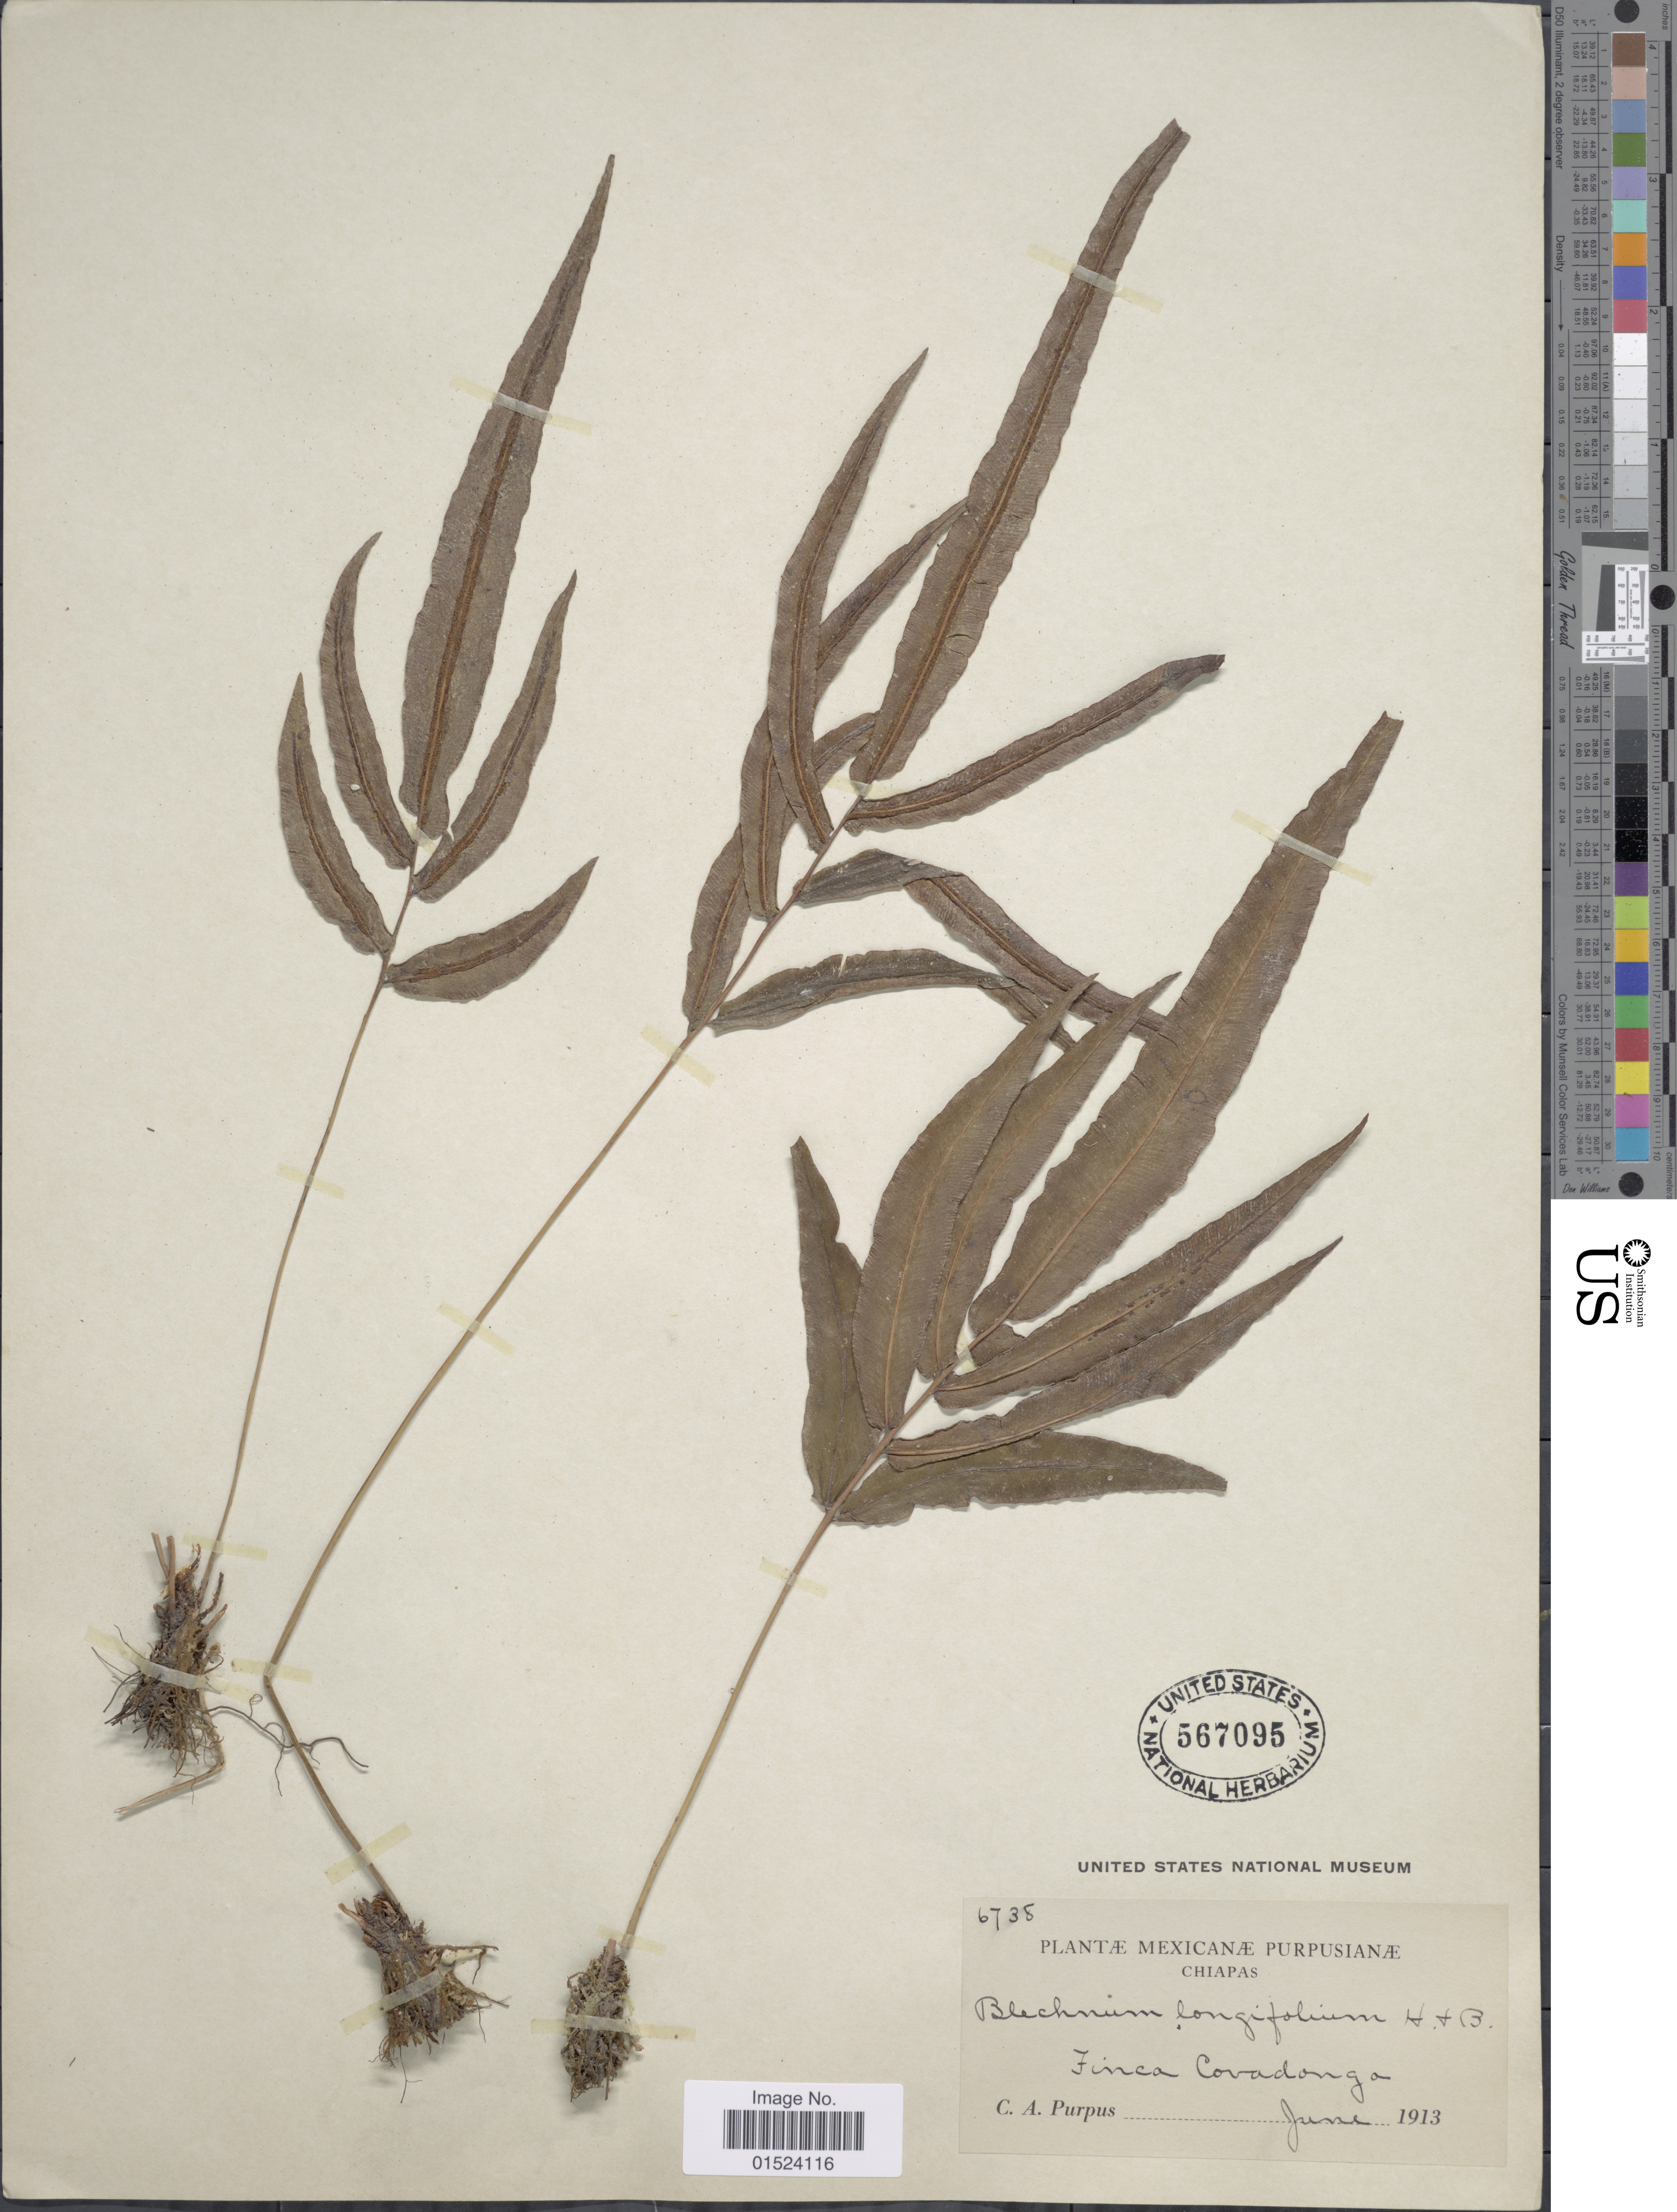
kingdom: Plantae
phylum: Tracheophyta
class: Polypodiopsida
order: Polypodiales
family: Blechnaceae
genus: Blechnum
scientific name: Blechnum gracile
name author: Kaulf.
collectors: C. A. Purpus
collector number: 6738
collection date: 1913-06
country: Mexico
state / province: Chiapas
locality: Finca Covadonga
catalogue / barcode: US 567095